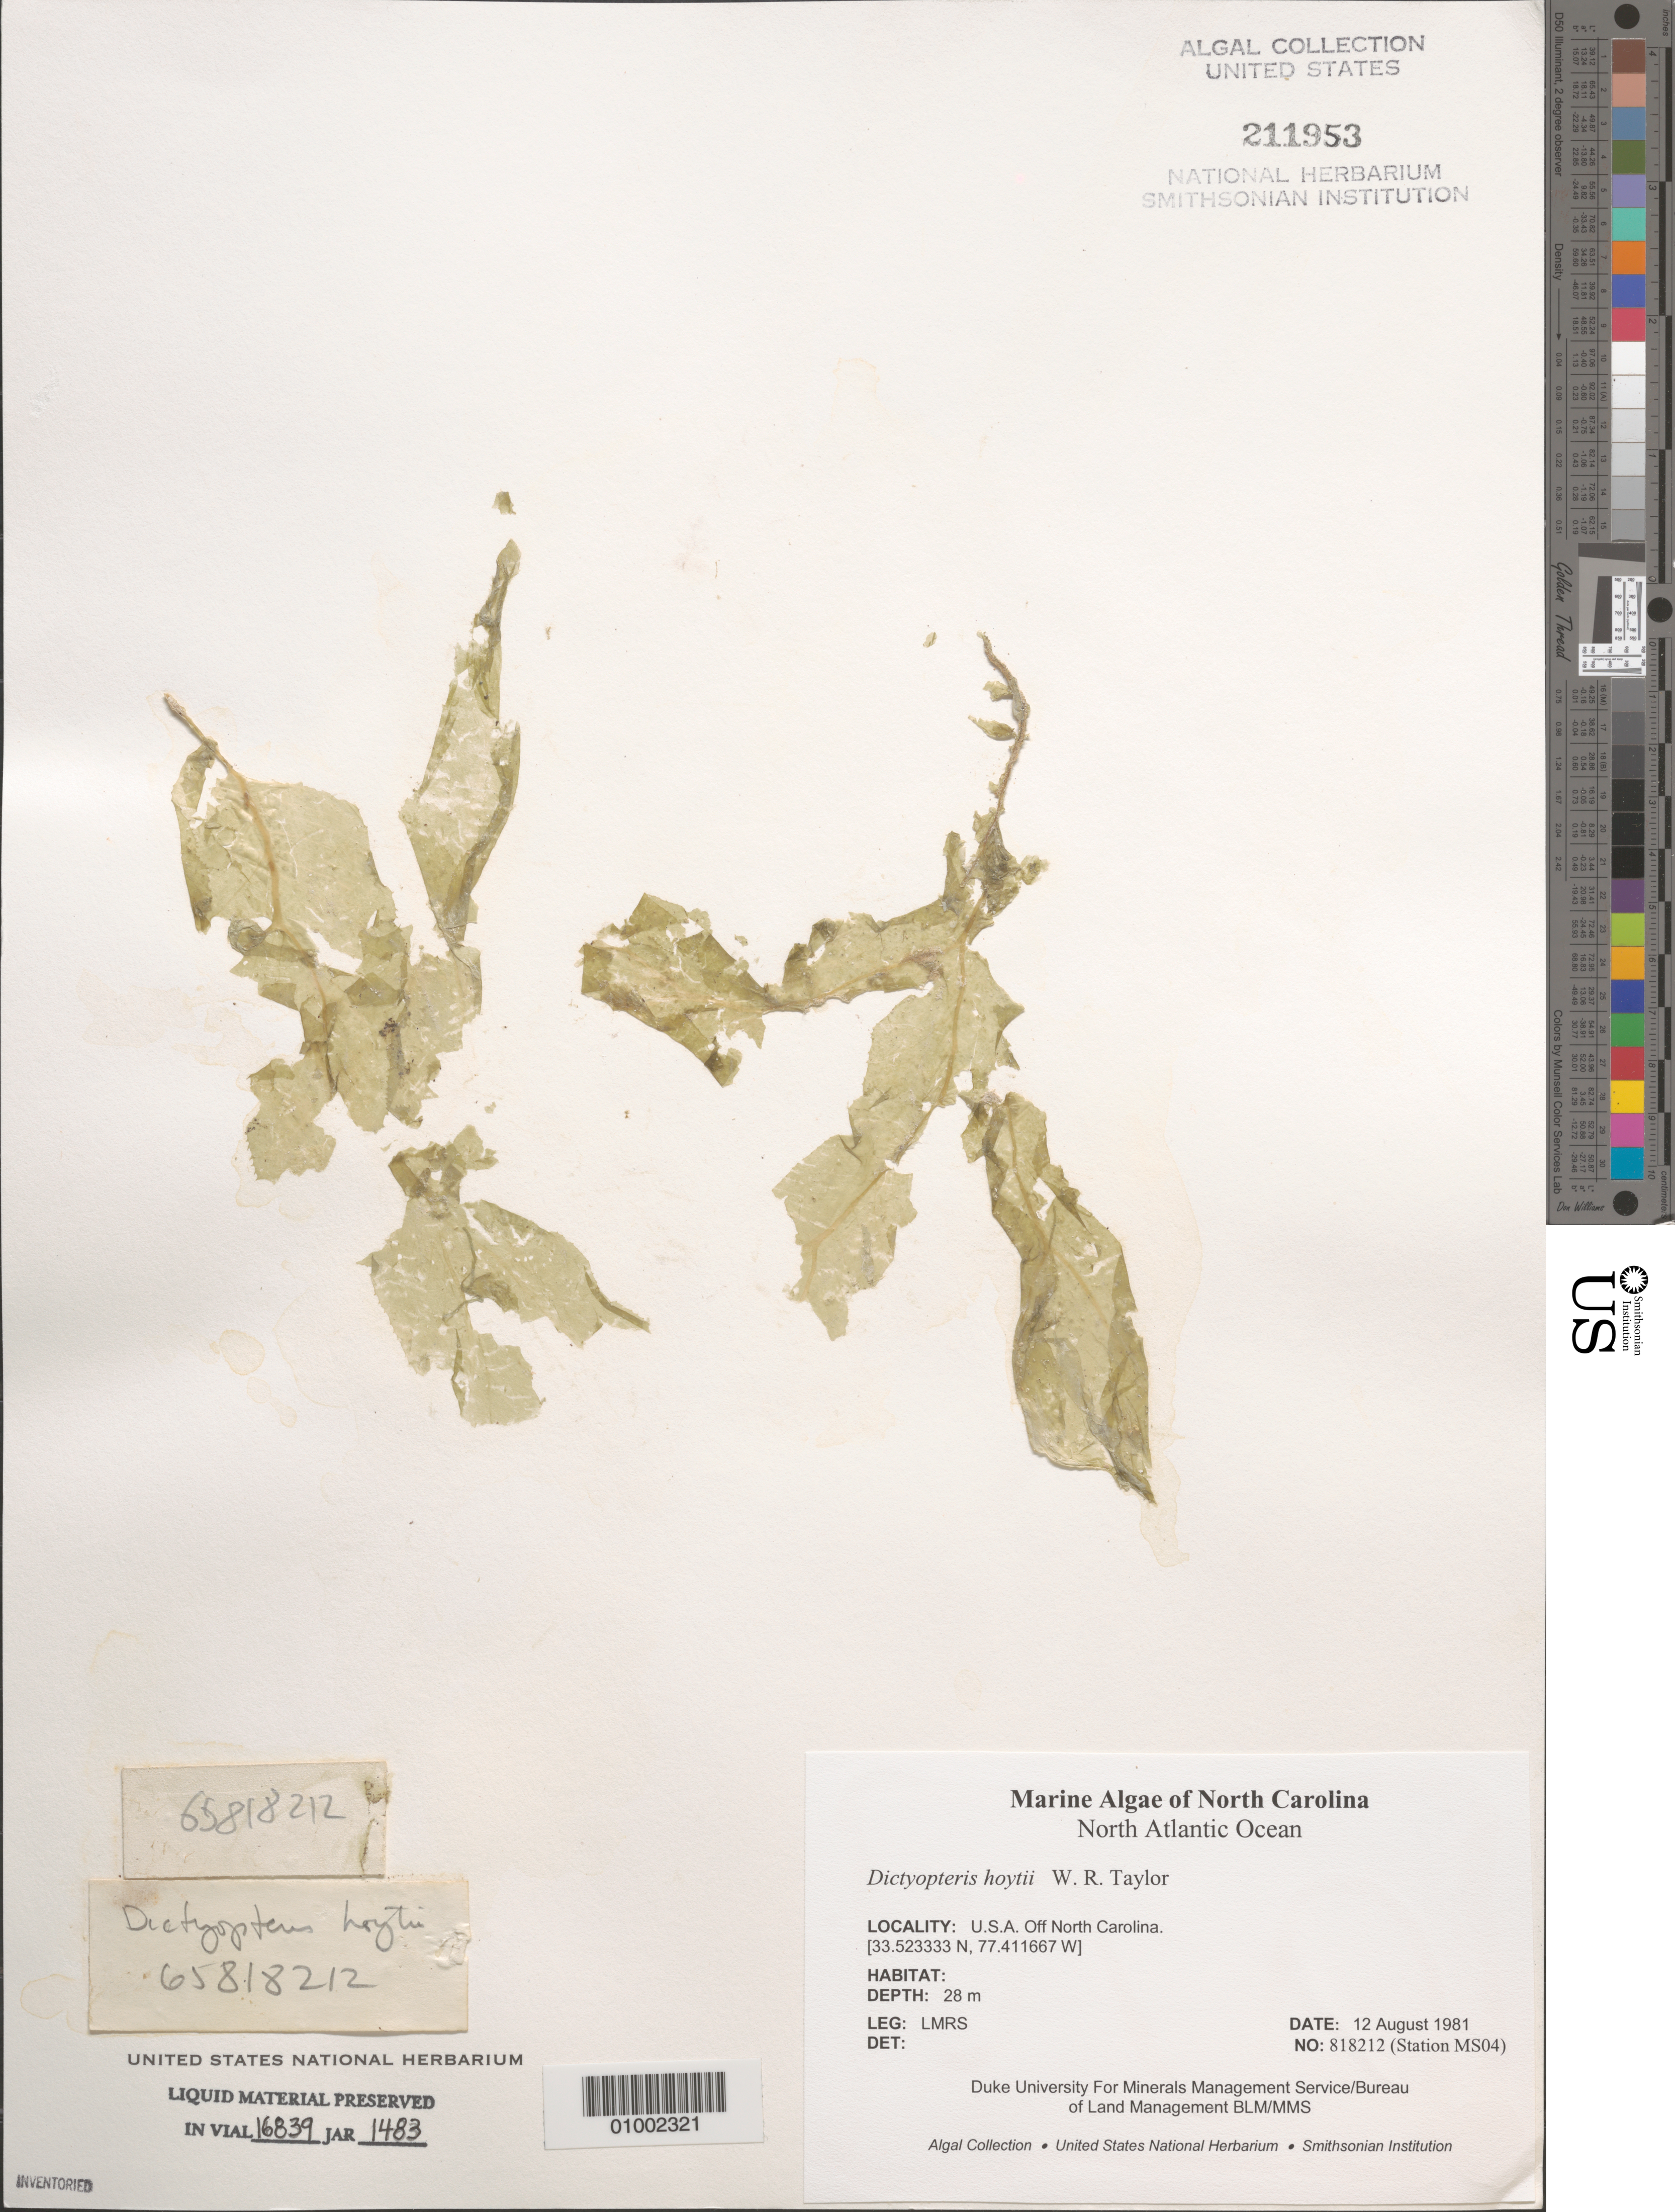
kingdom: Chromista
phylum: Ochrophyta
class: Phaeophyceae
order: Dictyotales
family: Dictyotaceae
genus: Dictyopteris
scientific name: Dictyopteris hoytii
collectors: LMRS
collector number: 818212 (Station MS04)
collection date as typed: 12 Aug 1981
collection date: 1981-08-12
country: United States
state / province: North Carolina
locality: North Atlantic Ocean off North Carolina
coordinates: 33.523333 N, 77.416667 W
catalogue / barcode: US 211953